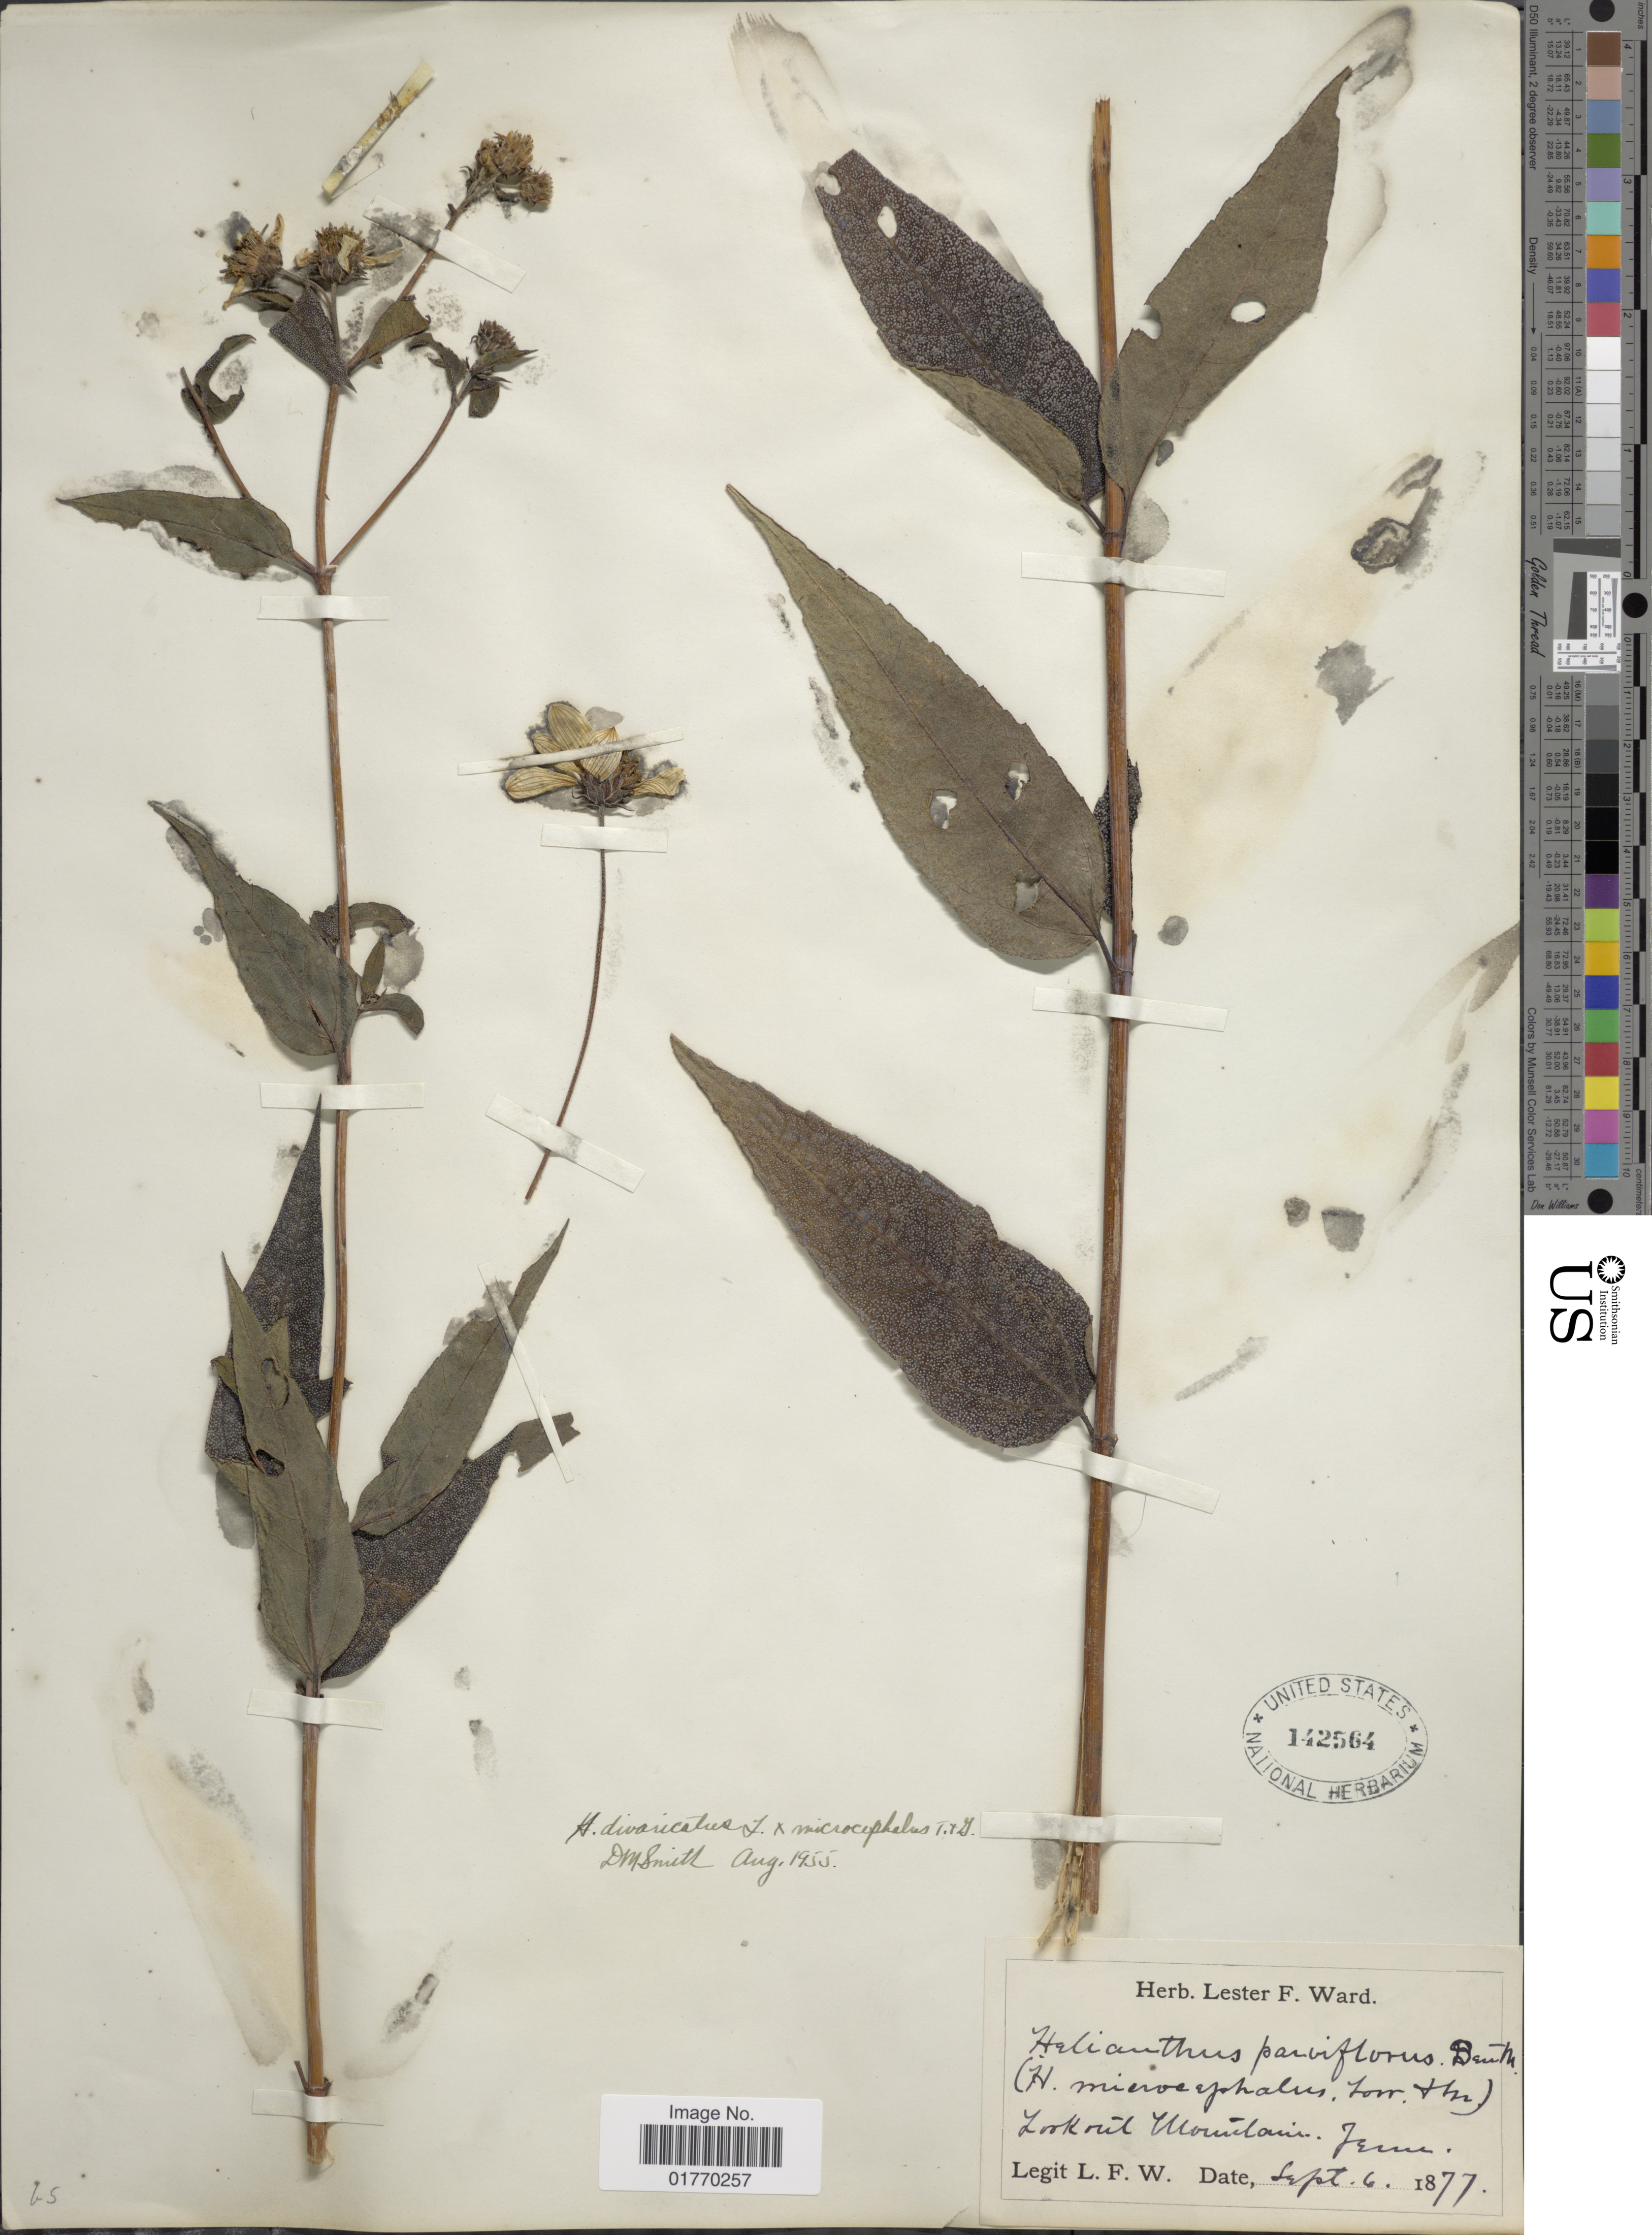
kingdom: Plantae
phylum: Tracheophyta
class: Magnoliopsida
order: Asterales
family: Asteraceae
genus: Helianthus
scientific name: Helianthus divaricatus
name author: L.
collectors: L. F. Ward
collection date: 1877-09-06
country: United States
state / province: Tennessee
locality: Lookout Mountains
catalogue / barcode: US 142564